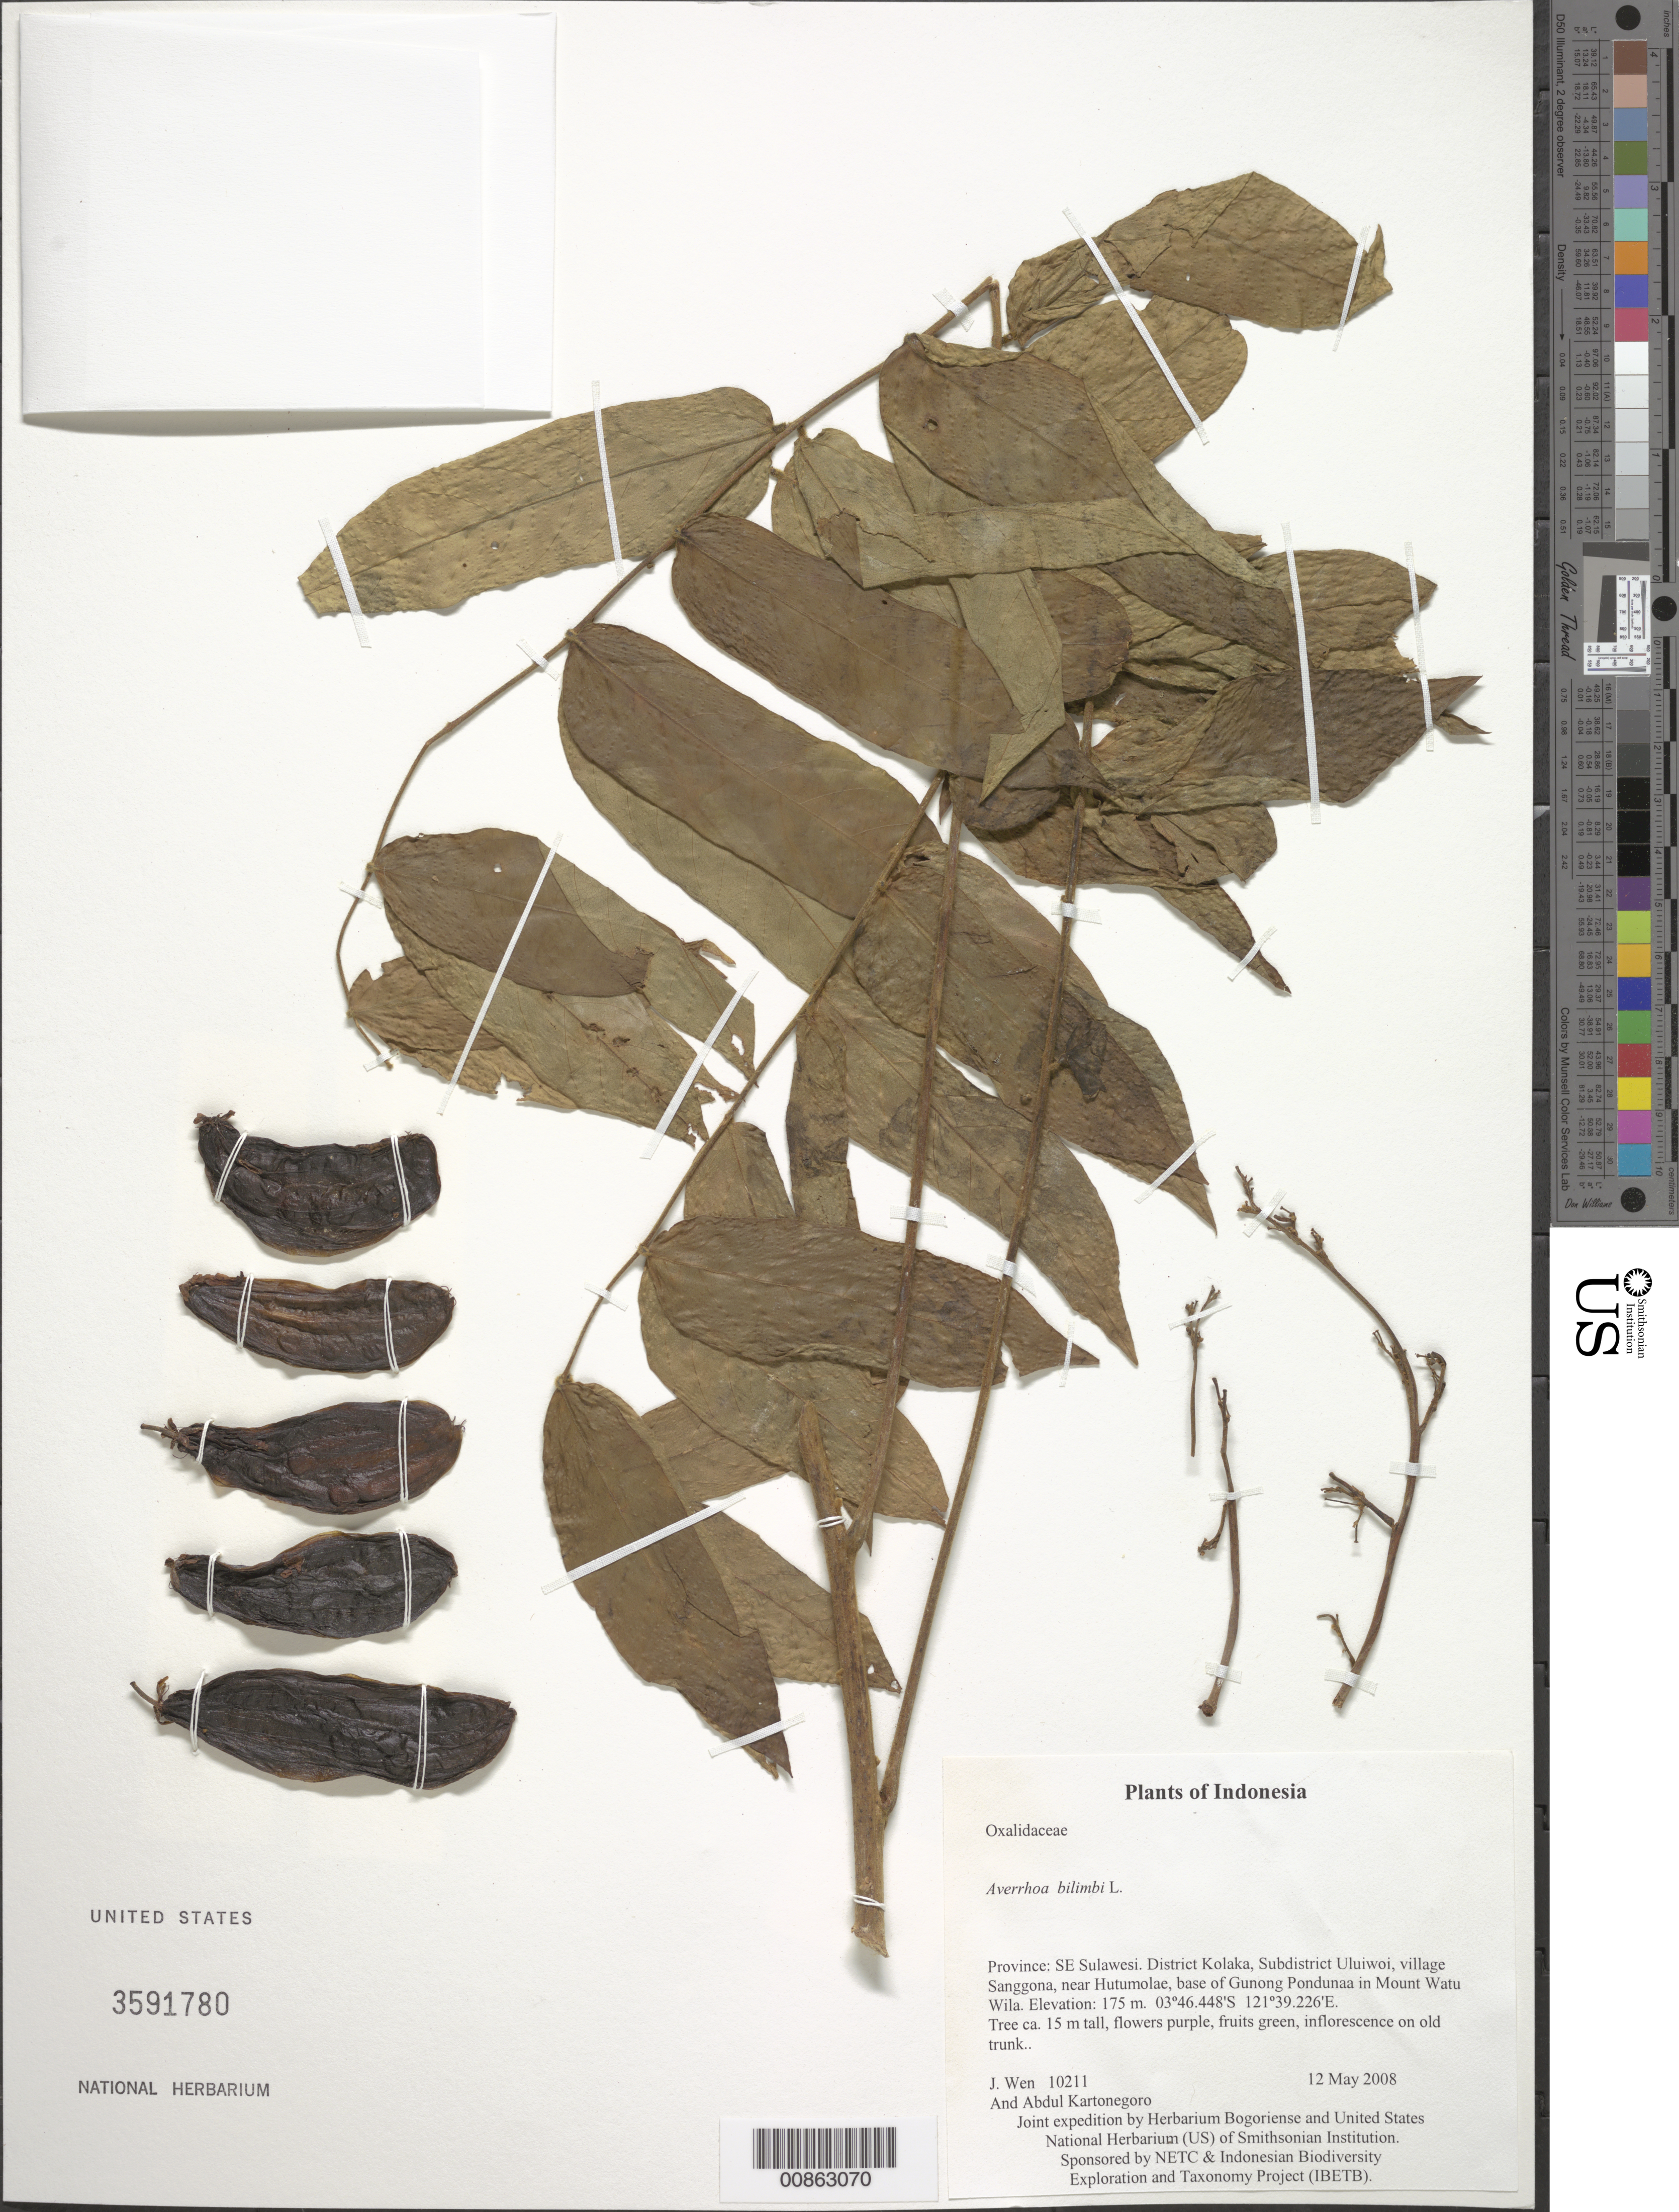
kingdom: Plantae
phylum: Tracheophyta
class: Magnoliopsida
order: Oxalidales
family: Oxalidaceae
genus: Averrhoa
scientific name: Averrhoa bilimbi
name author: L.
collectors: J. Wen & A. Kartonegoro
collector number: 10211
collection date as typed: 12 May 2008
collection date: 2008-05-12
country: Indonesia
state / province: Sulawesi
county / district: Sulawesi Tenggara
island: Sulawesi [Celebes]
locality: District Kolaka, Subdistrict Uluiwoi, village Sanggona, near Hutumolae, base of Gunong Pondunaa in Mount Watu Wila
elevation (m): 175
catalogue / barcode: US 3591780